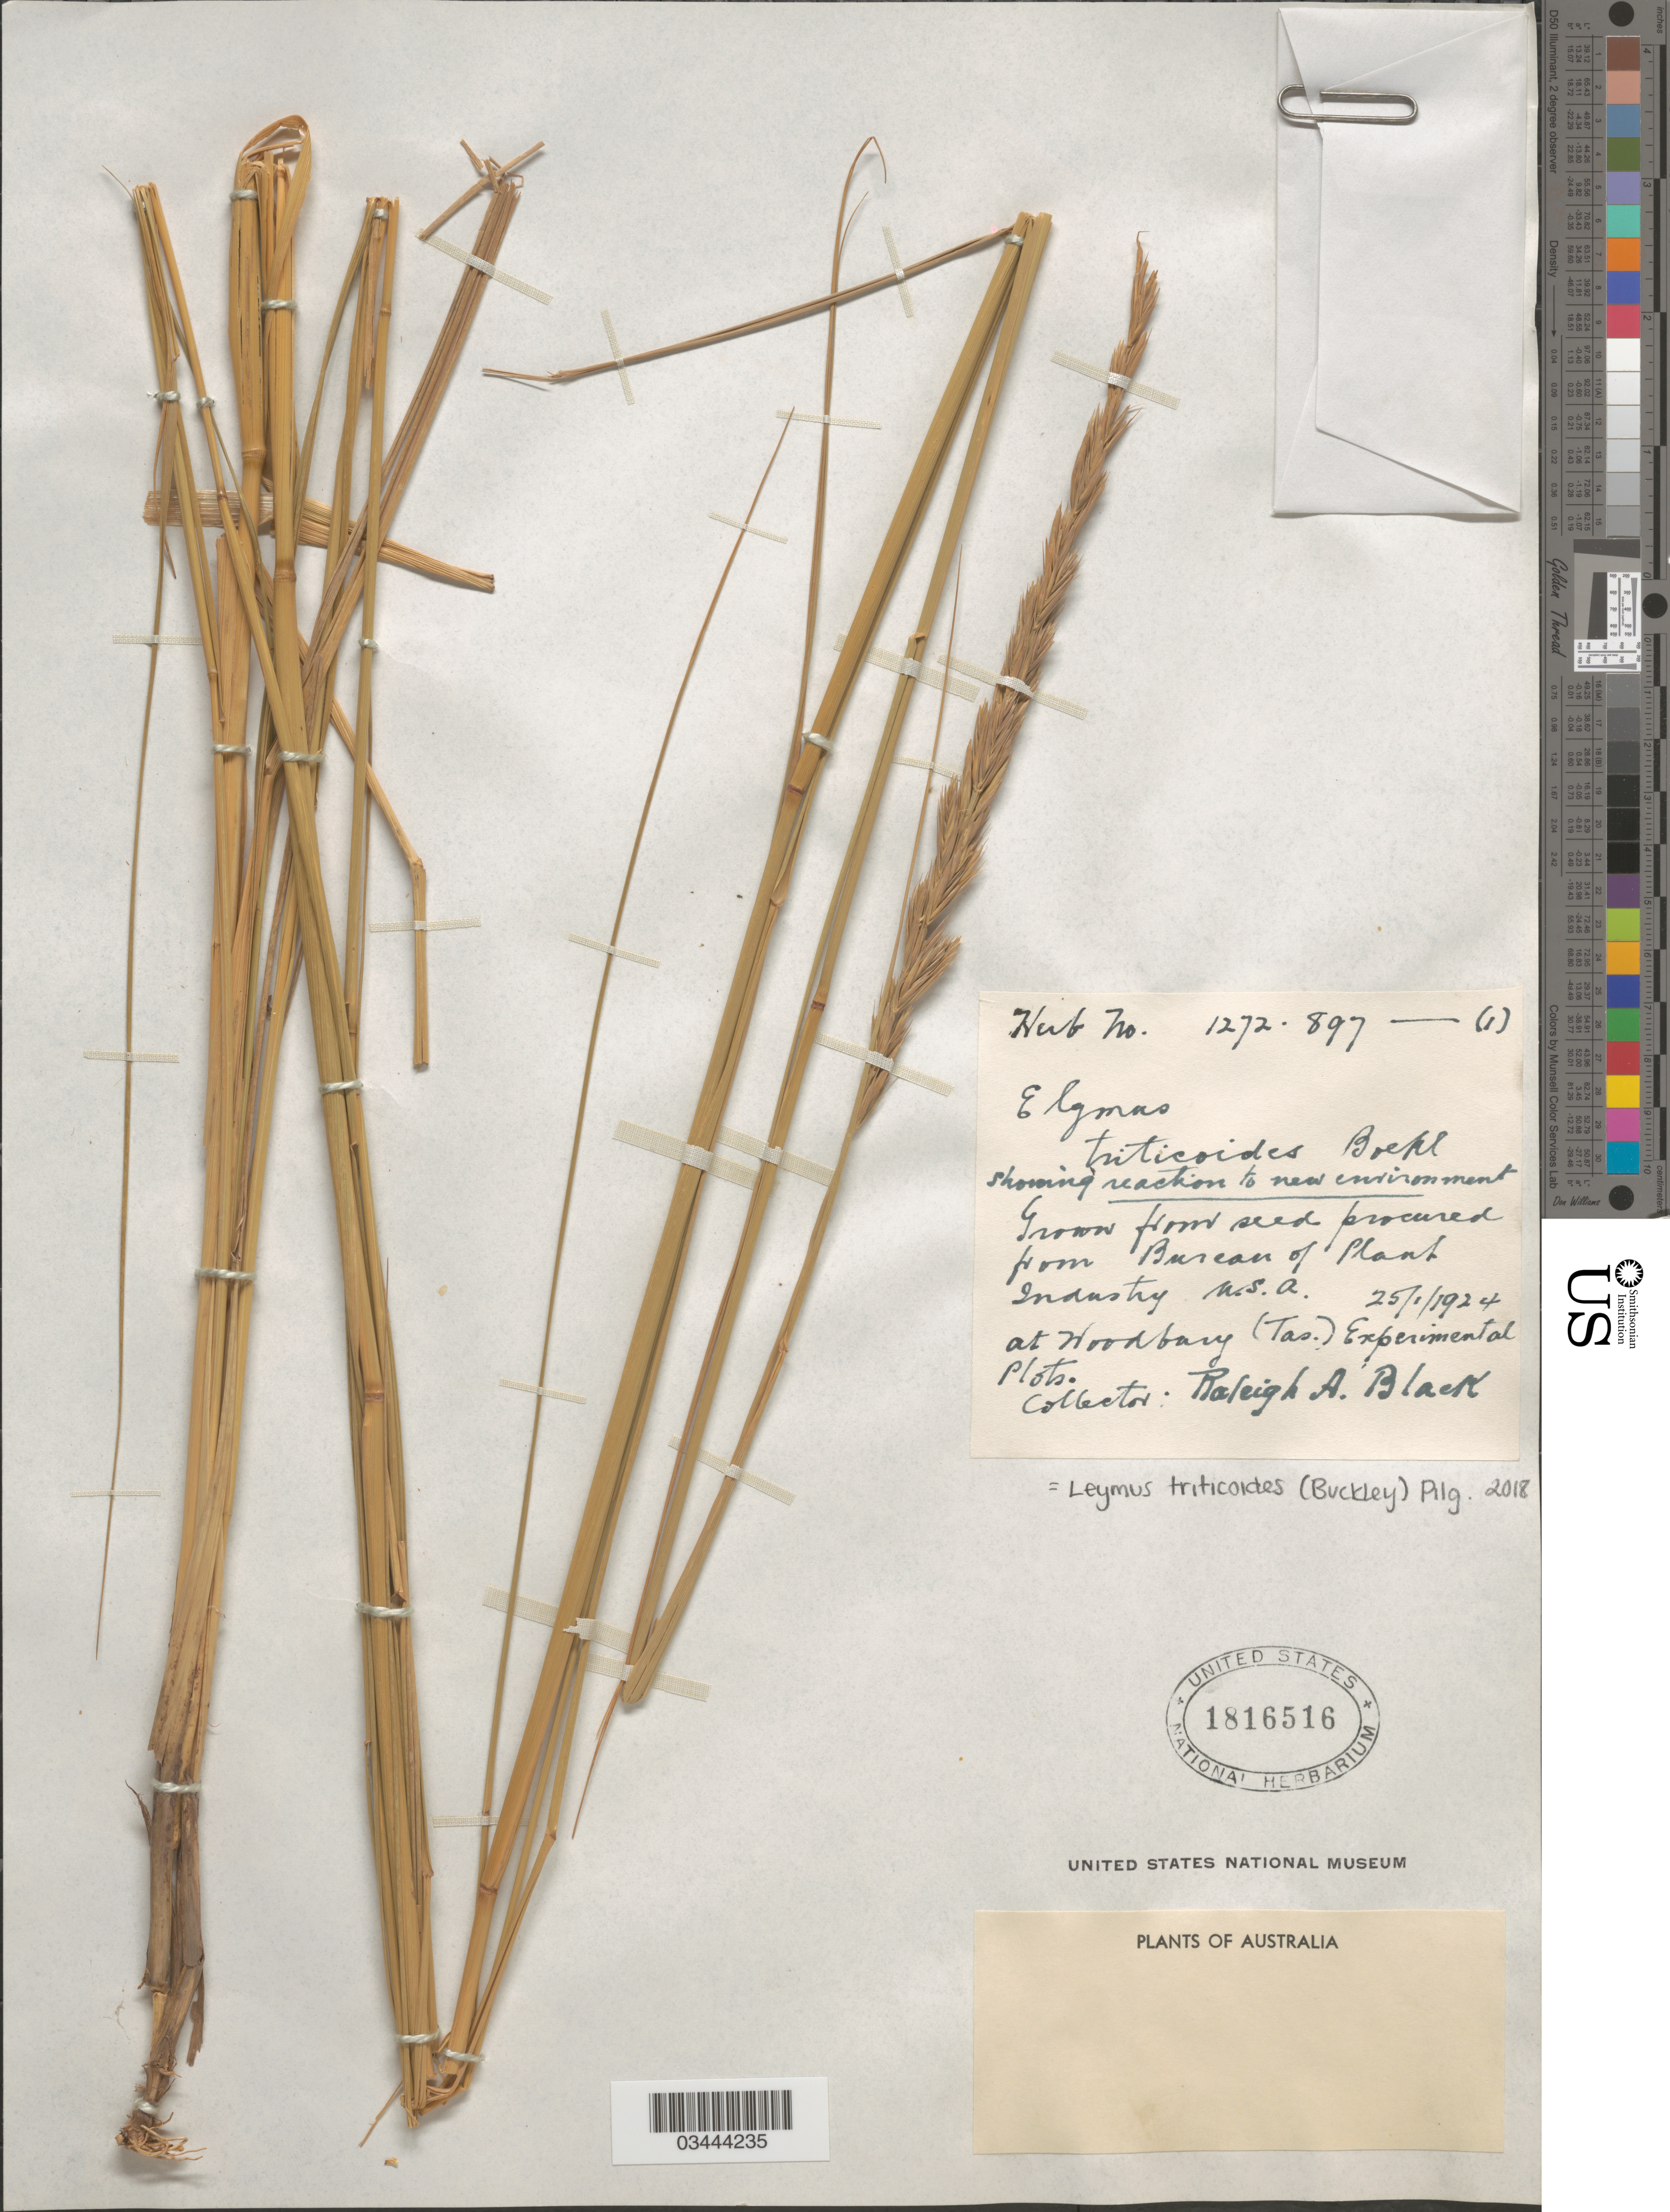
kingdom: Plantae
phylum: Tracheophyta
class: Liliopsida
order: Poales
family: Poaceae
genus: Leymus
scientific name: Leymus triticoides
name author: (Buckley) Pilg.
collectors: R. A. Black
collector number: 1272.897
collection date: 1924-01-25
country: Australia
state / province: Tasmania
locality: At Woodbury Experimental Plots.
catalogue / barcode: US 1816516